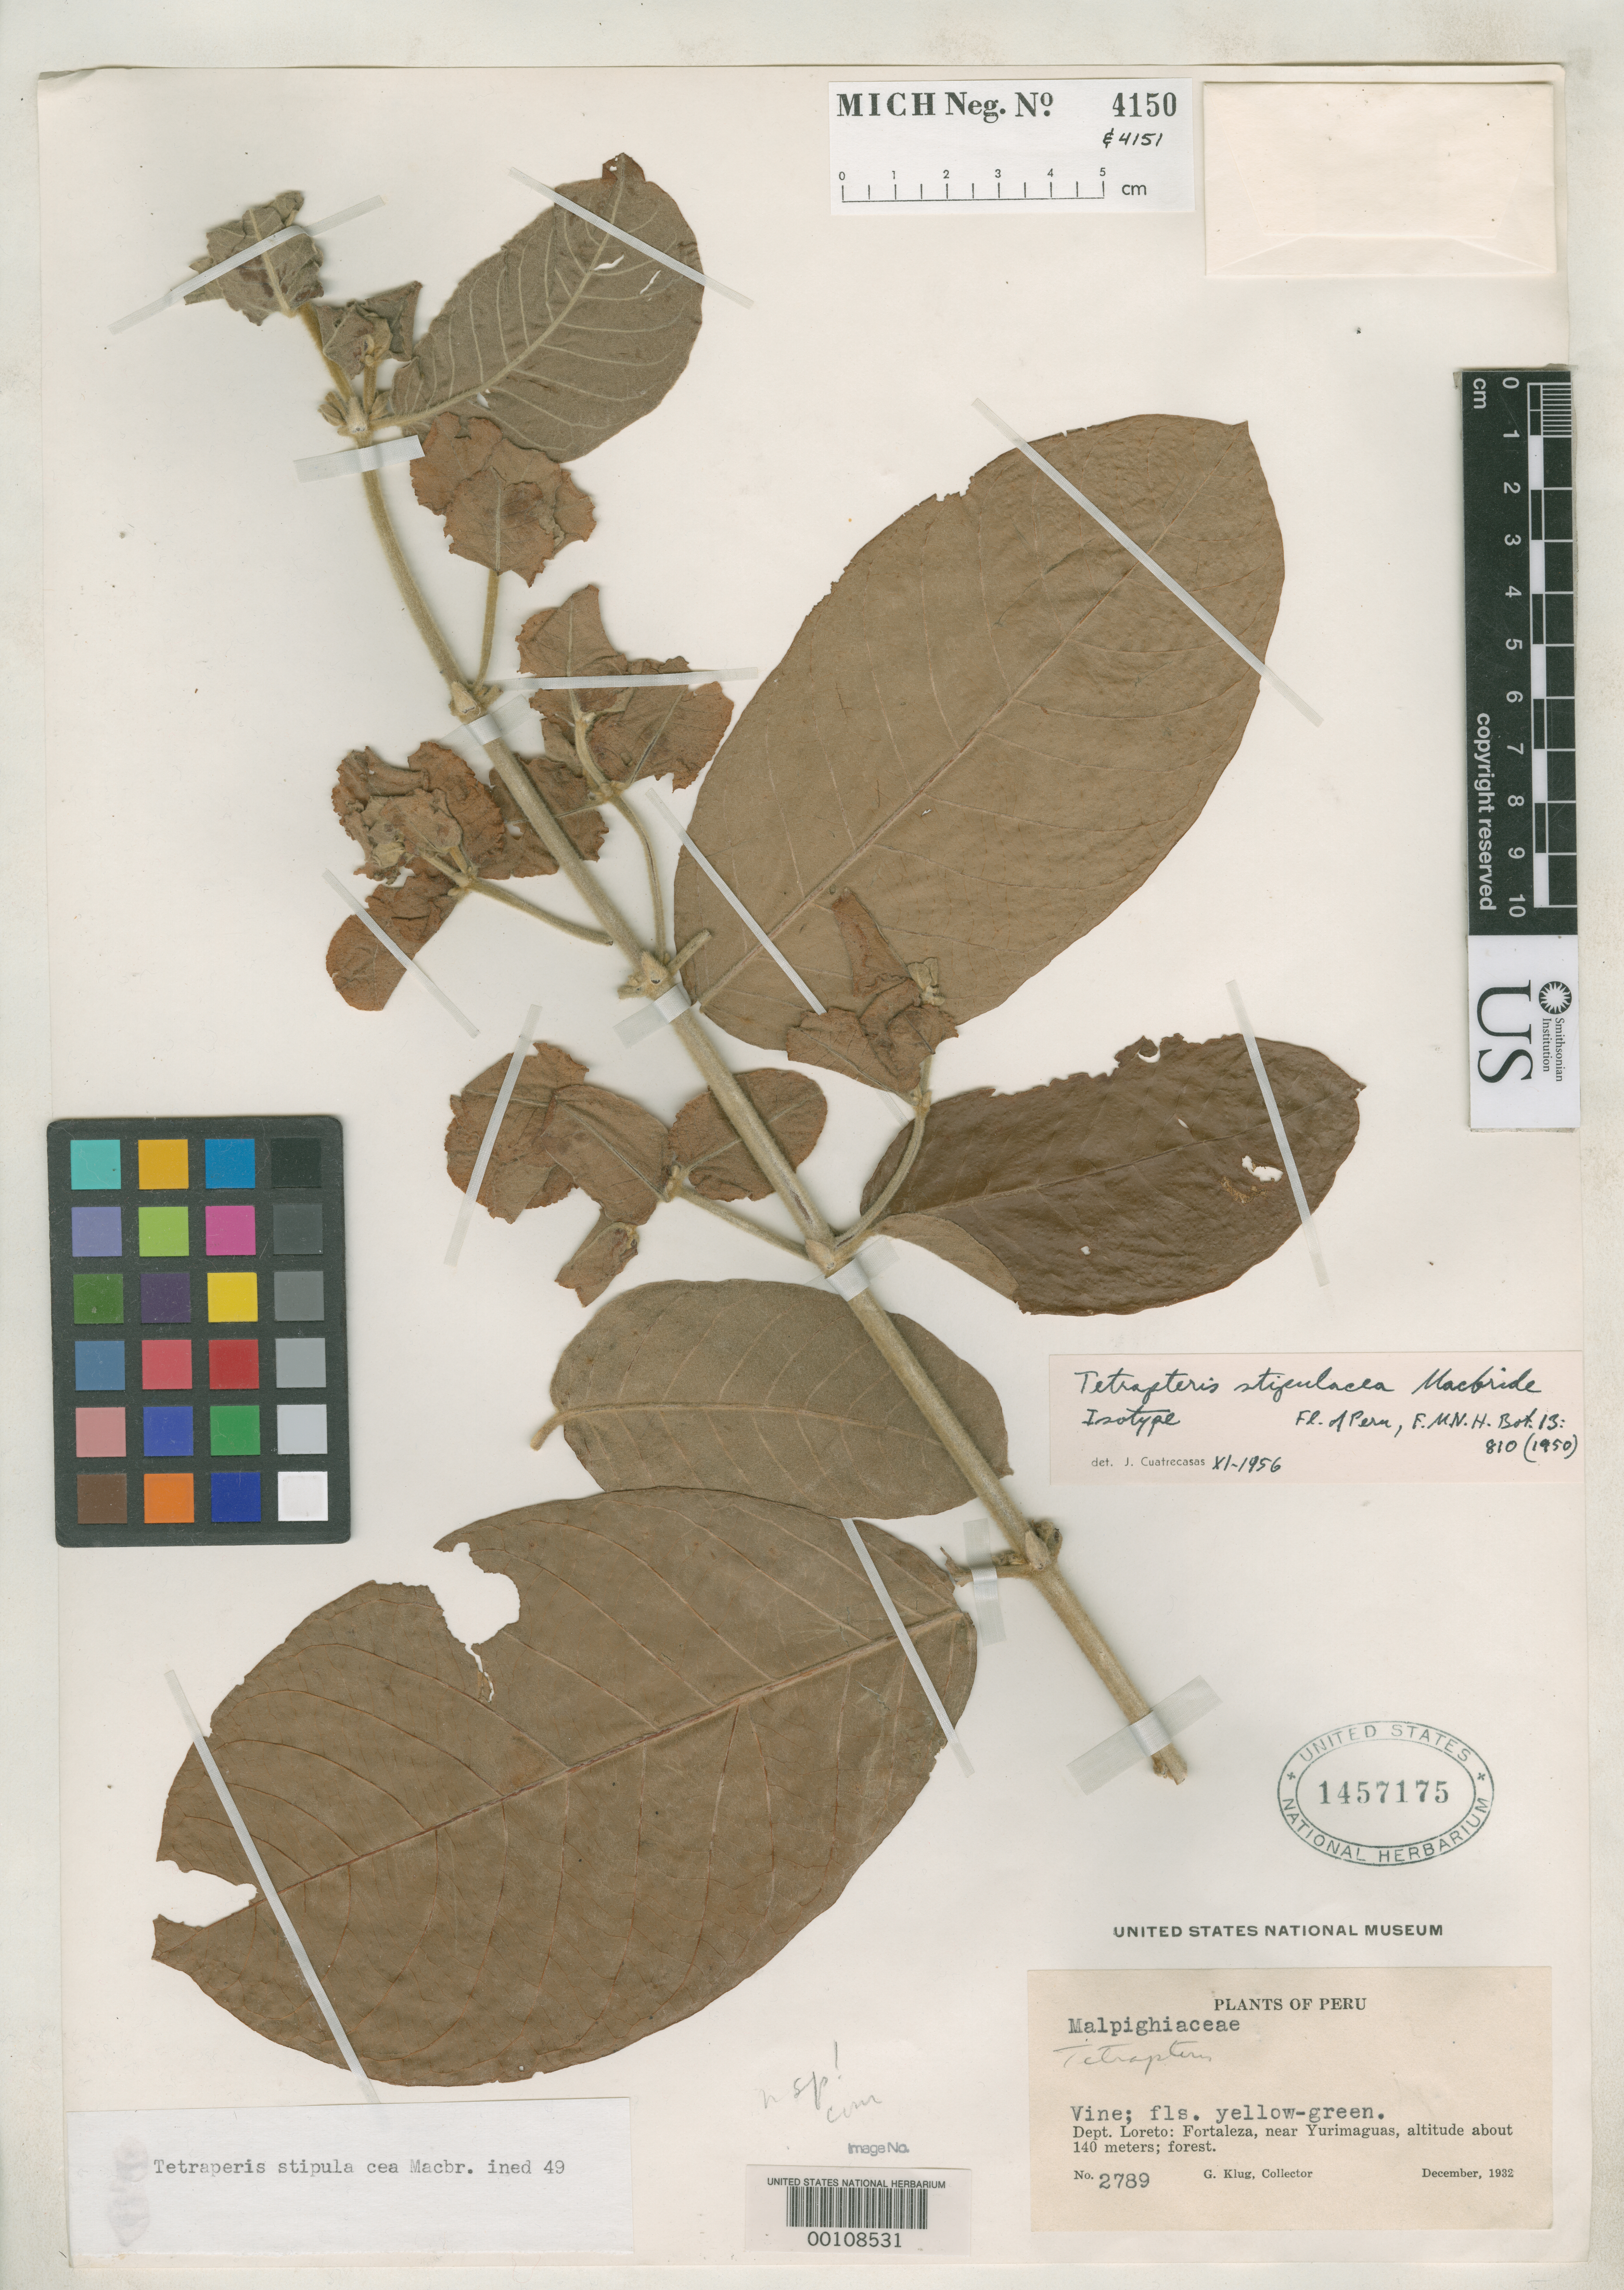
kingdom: Plantae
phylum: Tracheophyta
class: Magnoliopsida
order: Malpighiales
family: Malpighiaceae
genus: Tetrapterys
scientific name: Tetrapterys stipulacea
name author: J.F. Macbr.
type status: Isotype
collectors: G. Klug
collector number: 2789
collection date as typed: Dec 1932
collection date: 1932-12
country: Peru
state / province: Loreto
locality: Dept. Loreto: Fortaleza, near Yurimaguas.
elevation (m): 140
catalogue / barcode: US 1457175